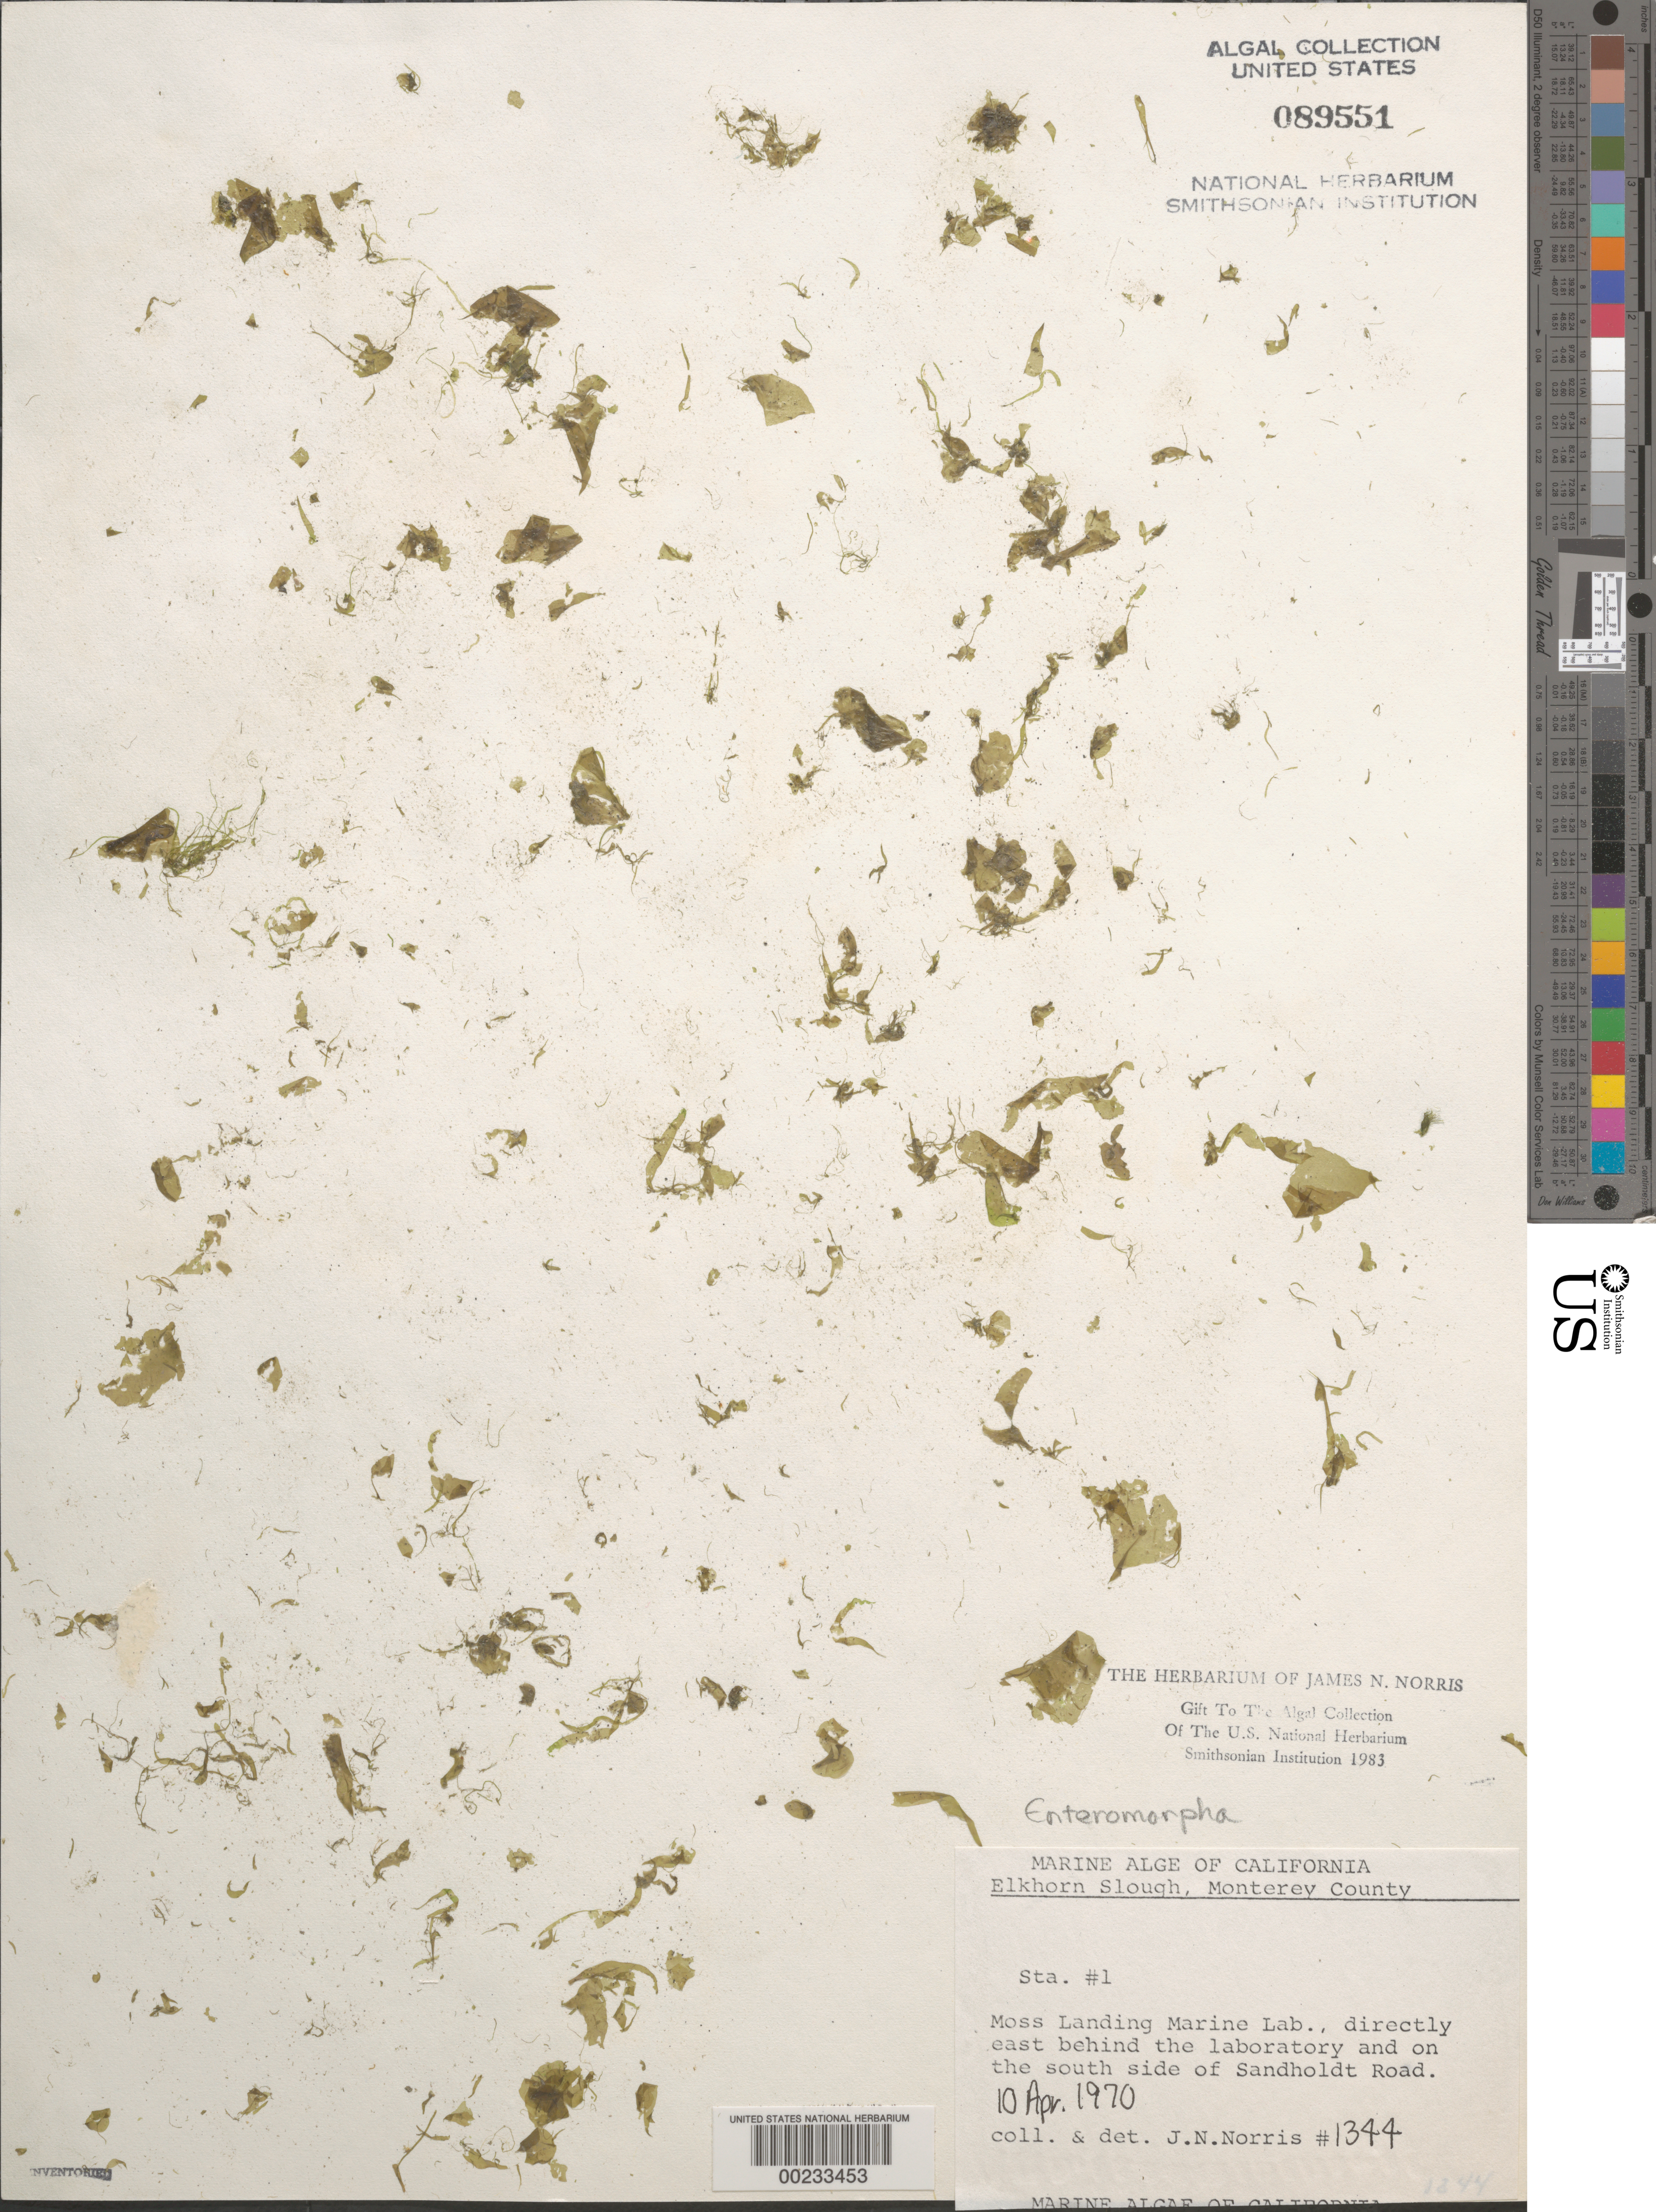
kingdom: Plantae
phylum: Chlorophyta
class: Ulvophyceae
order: Ulvales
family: Ulvaceae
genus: Ulva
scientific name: Ulva sp.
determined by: Algae name updating Project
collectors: J. N. Norris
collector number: JN-1344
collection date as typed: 10 Apr 1970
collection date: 1970-04-10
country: United States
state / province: California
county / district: Monterey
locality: Elkhorn Slough, Moss Landing Marine Laboratory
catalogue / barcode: US 89551